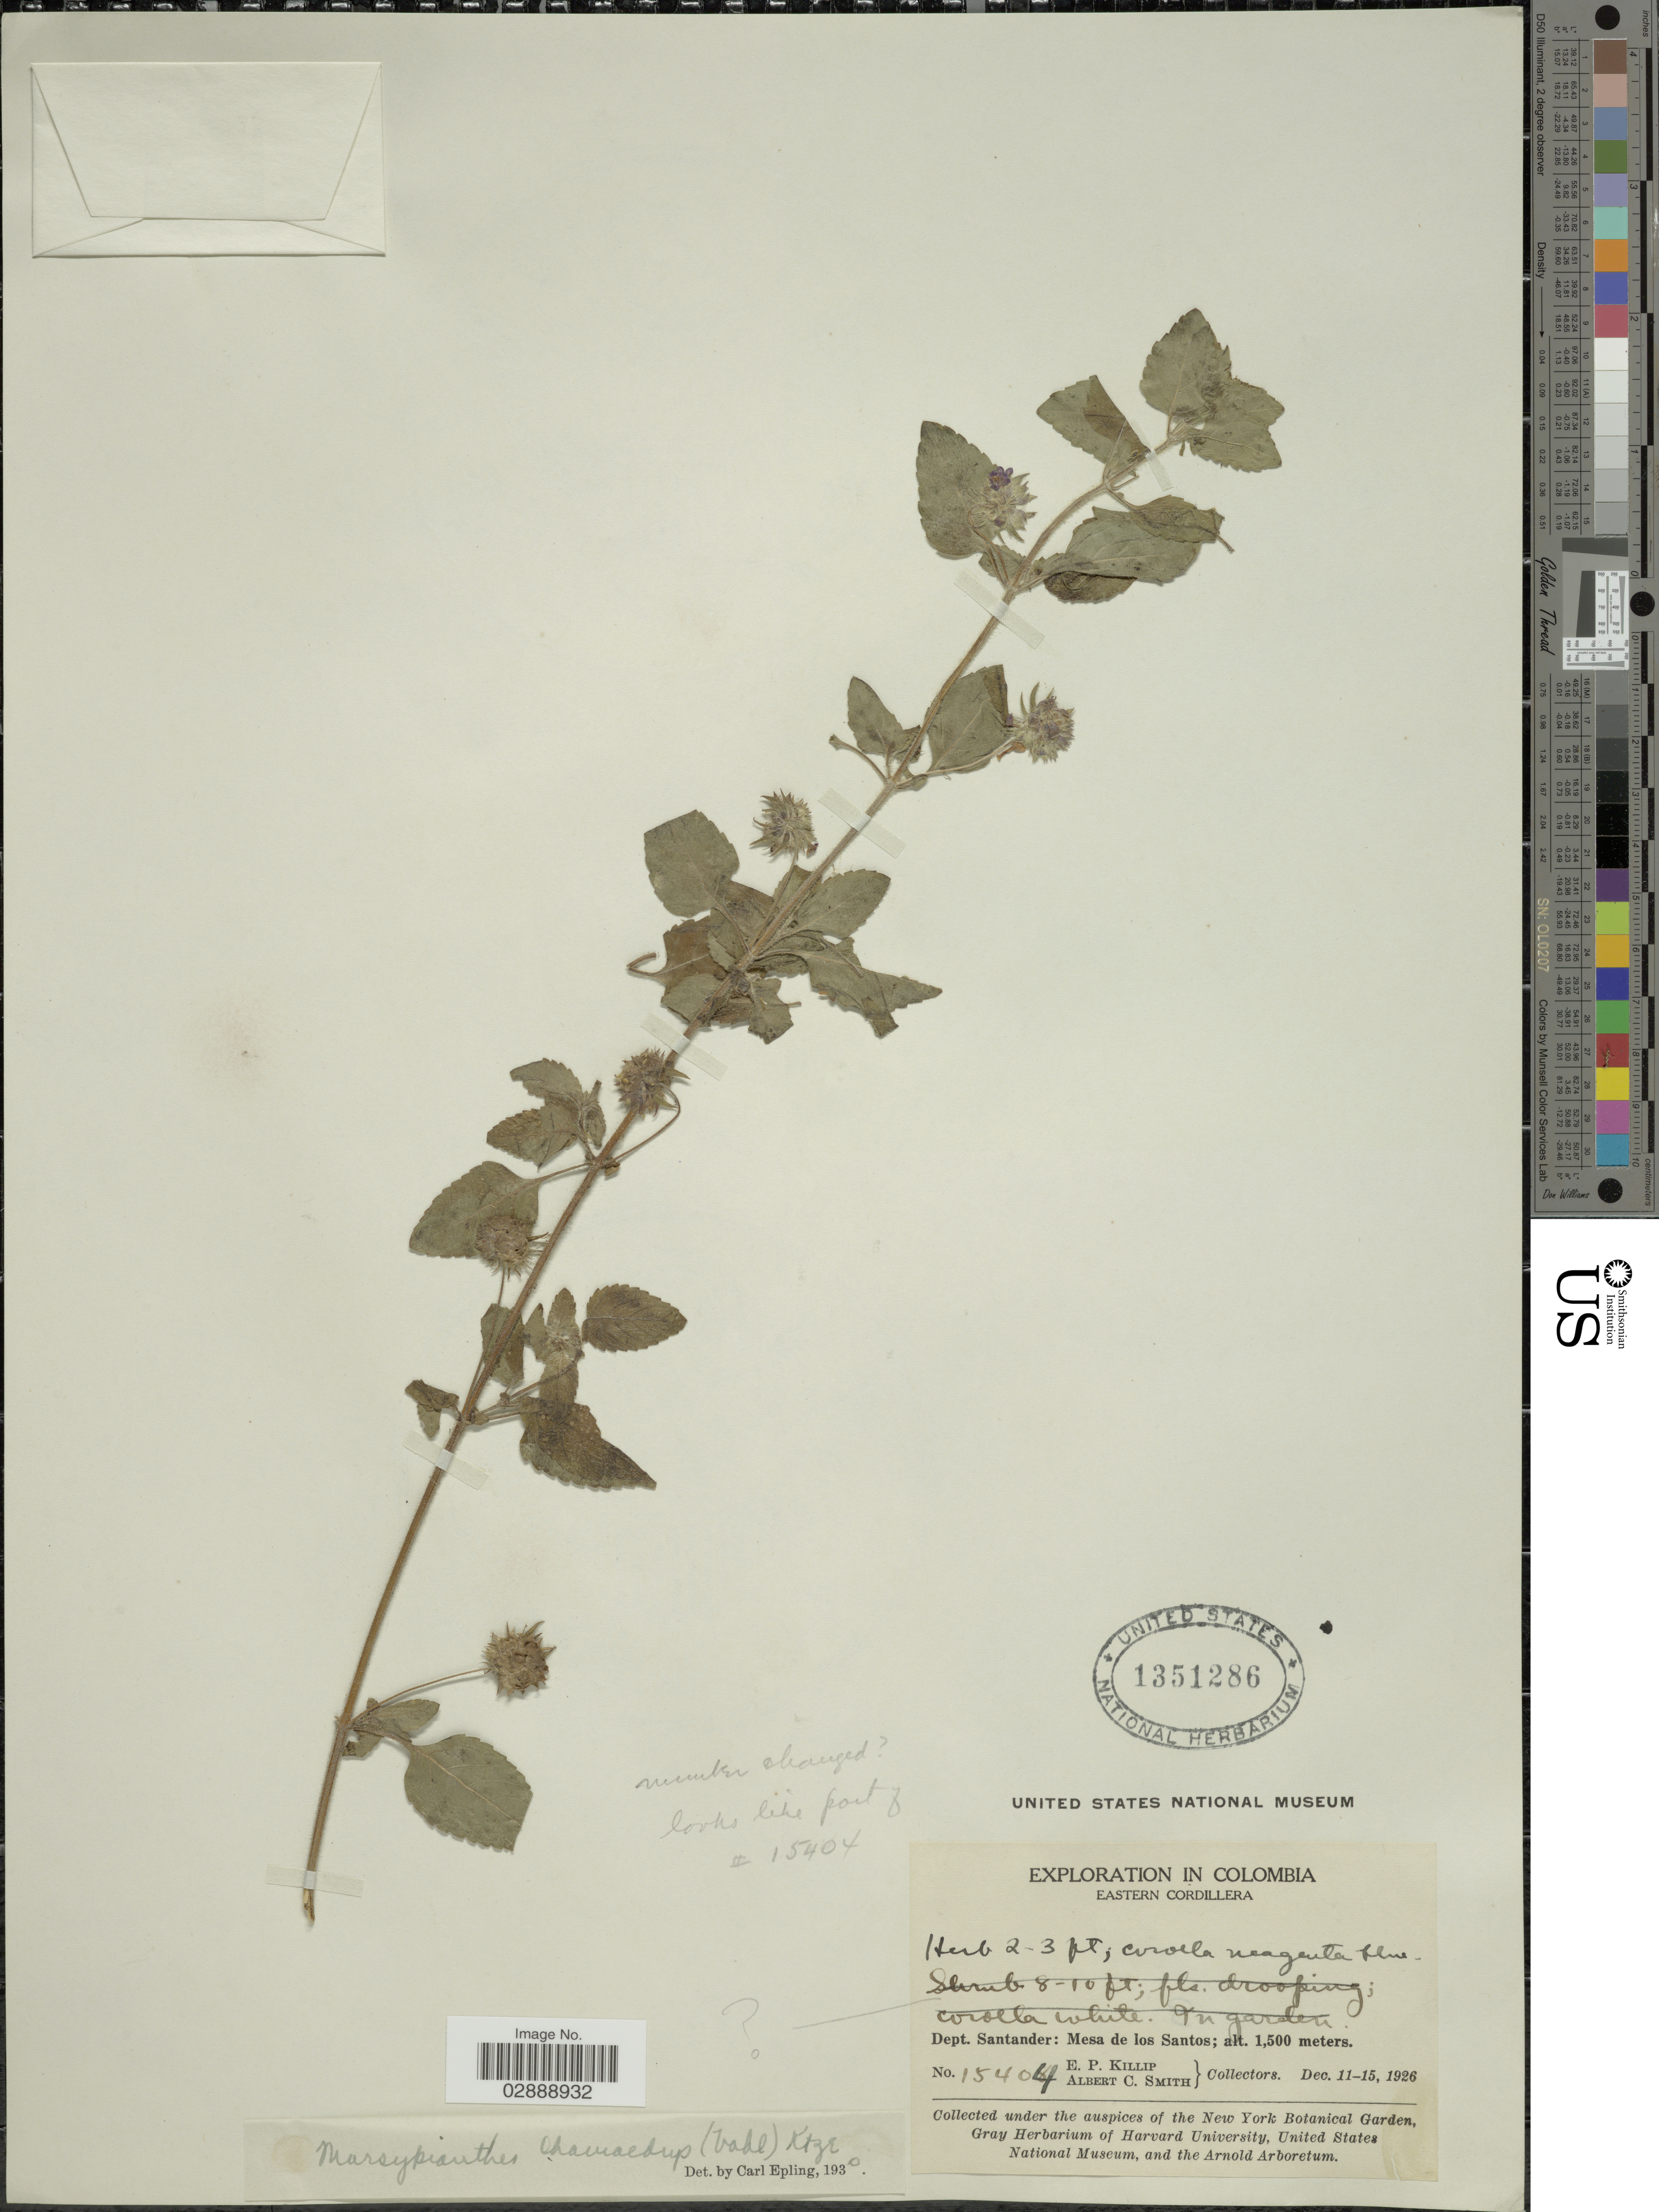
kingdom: Plantae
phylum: Tracheophyta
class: Magnoliopsida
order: Lamiales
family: Lamiaceae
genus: Marsypianthes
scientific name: Marsypianthes chamaedrys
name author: (Vahl) Kuntze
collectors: E. P. Killip & A. C. Smith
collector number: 15404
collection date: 1926-12-11/1926-12-15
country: Colombia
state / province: Santander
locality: Eastern Cordillera. Dept. Santander: Mesa de los Santos.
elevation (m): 1500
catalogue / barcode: US 1351286